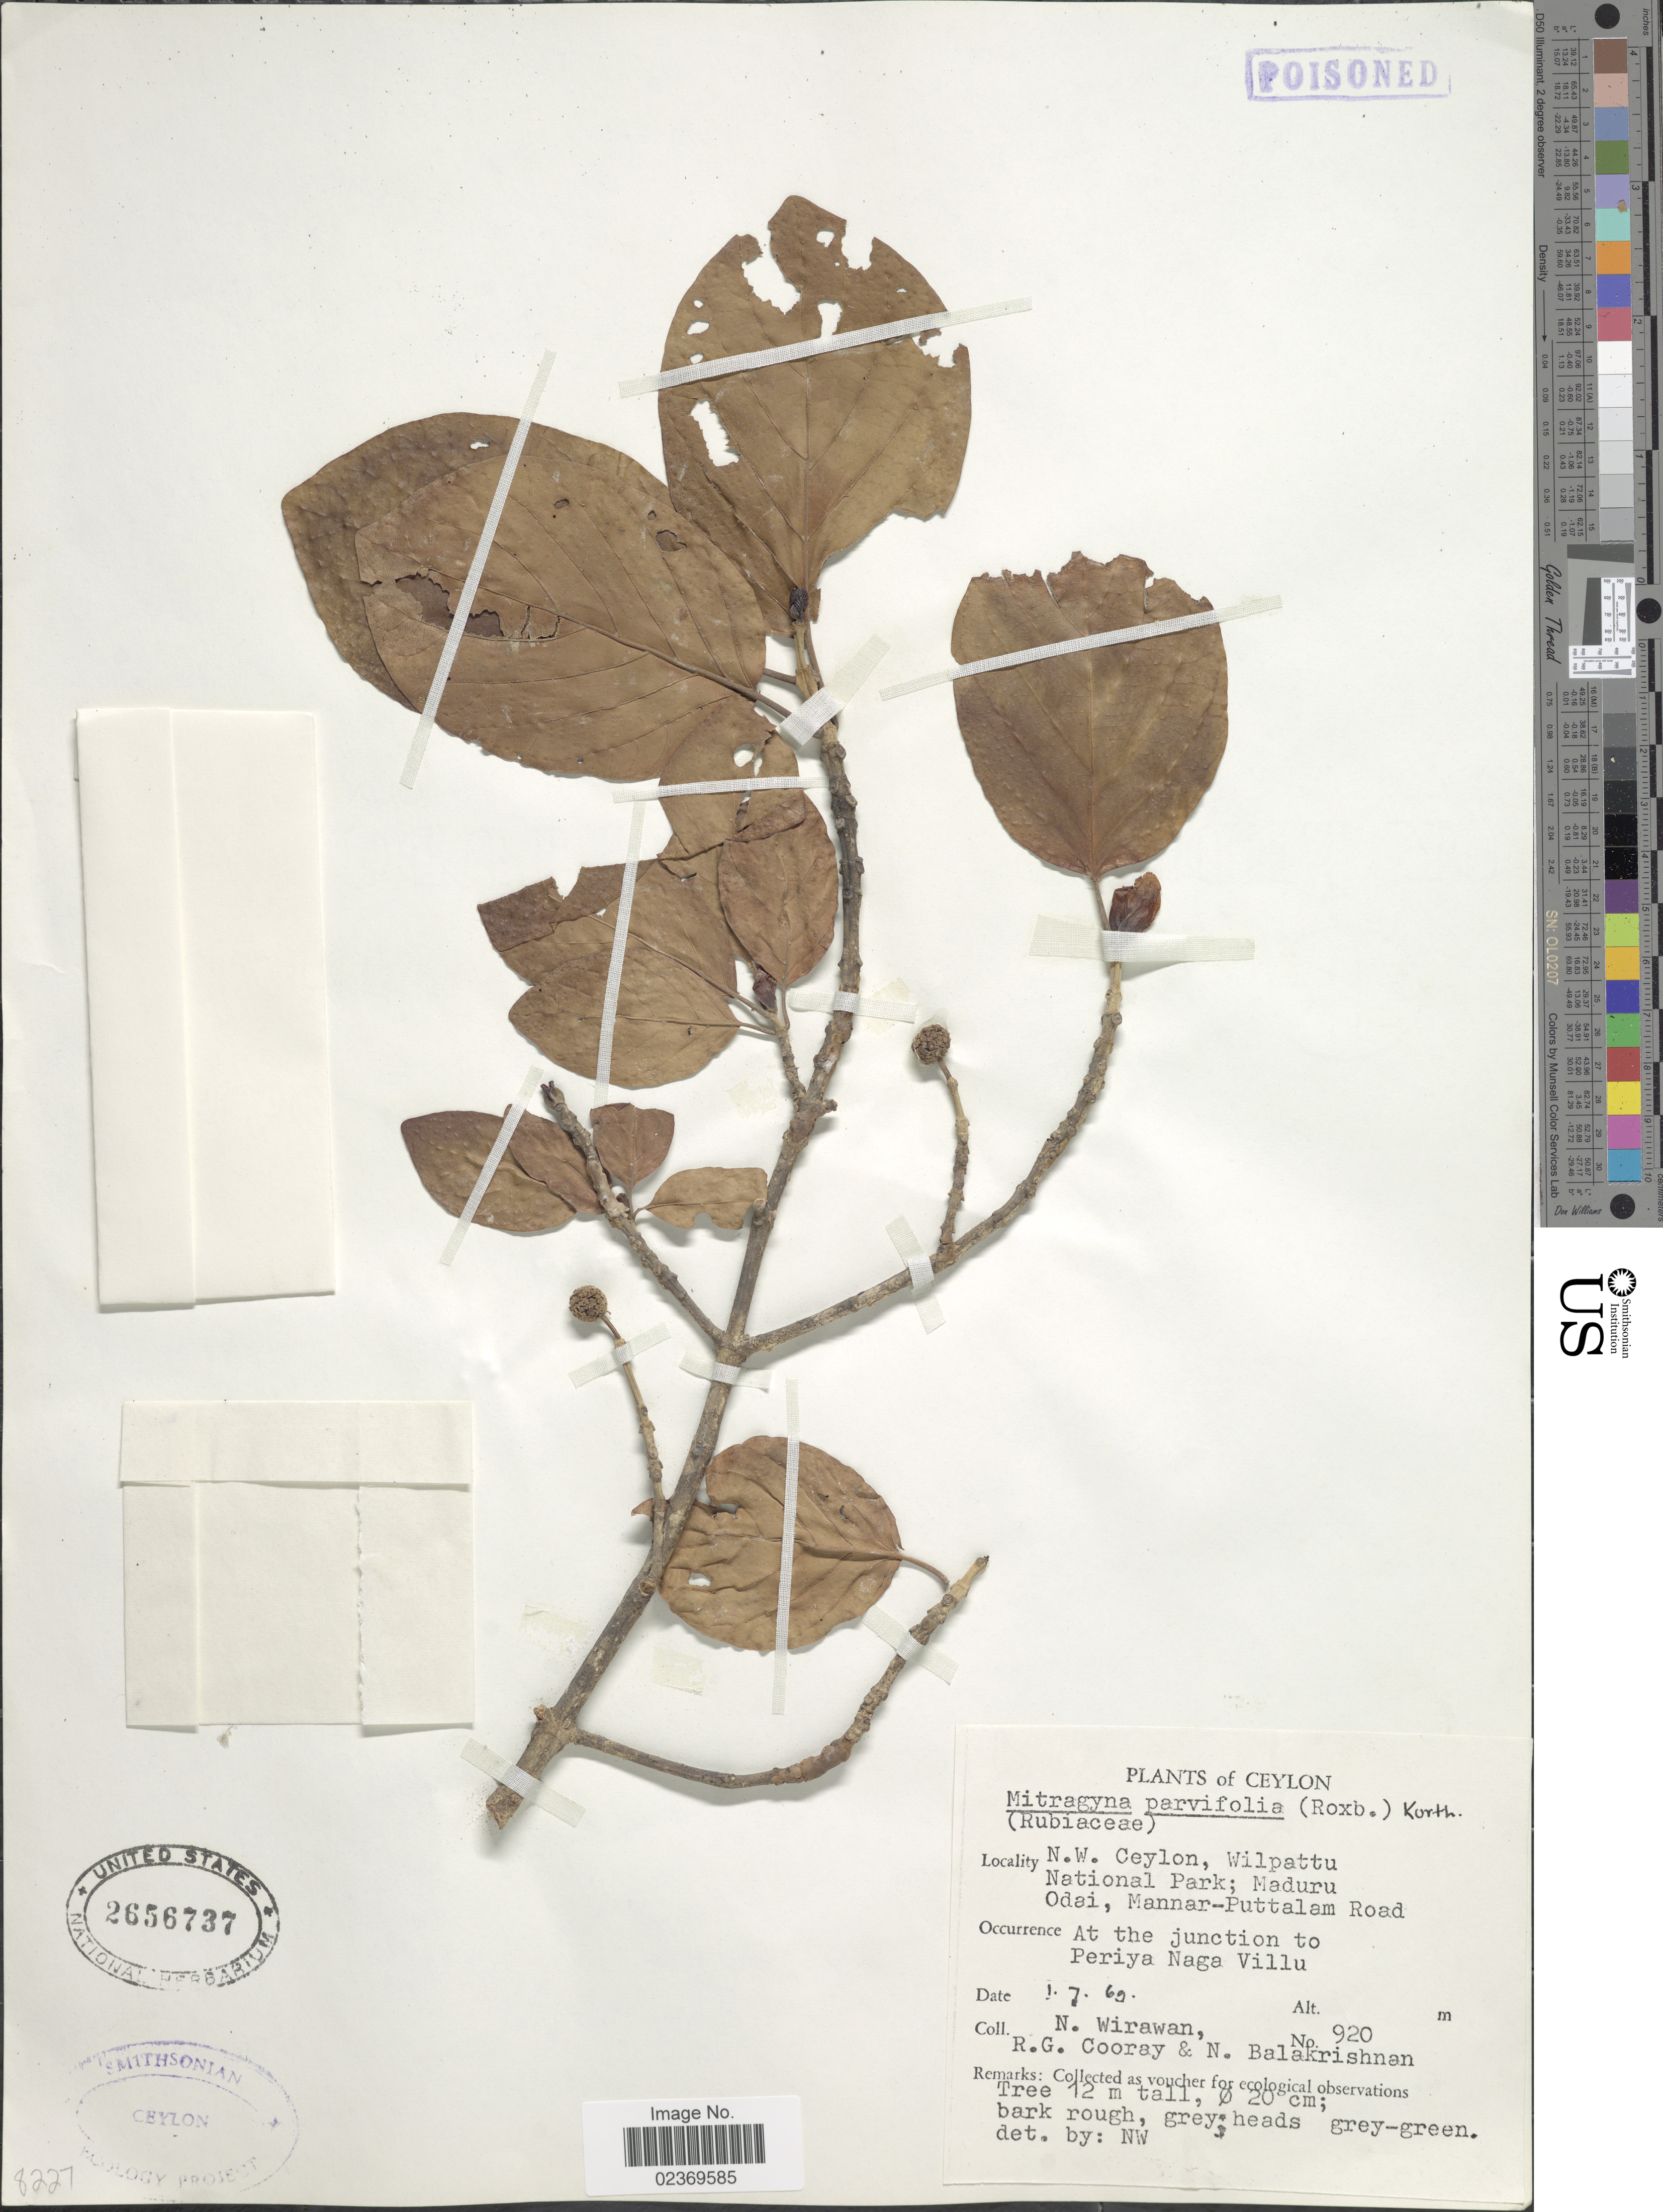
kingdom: Plantae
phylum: Tracheophyta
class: Magnoliopsida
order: Gentianales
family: Rubiaceae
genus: Mitragyna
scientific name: Mitragyna parvifolia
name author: (Roxb.) Korth.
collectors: N. Wirawan, R. Cooray & N. Balakrishnan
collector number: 920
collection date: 1969-07-01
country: Sri Lanka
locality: N.W. Ceylon, Wilpattu National Park; Maduru Odai, Mannar-Puttalam Road, at the junction to Periya Naga Villu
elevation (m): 920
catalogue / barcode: US 2656737